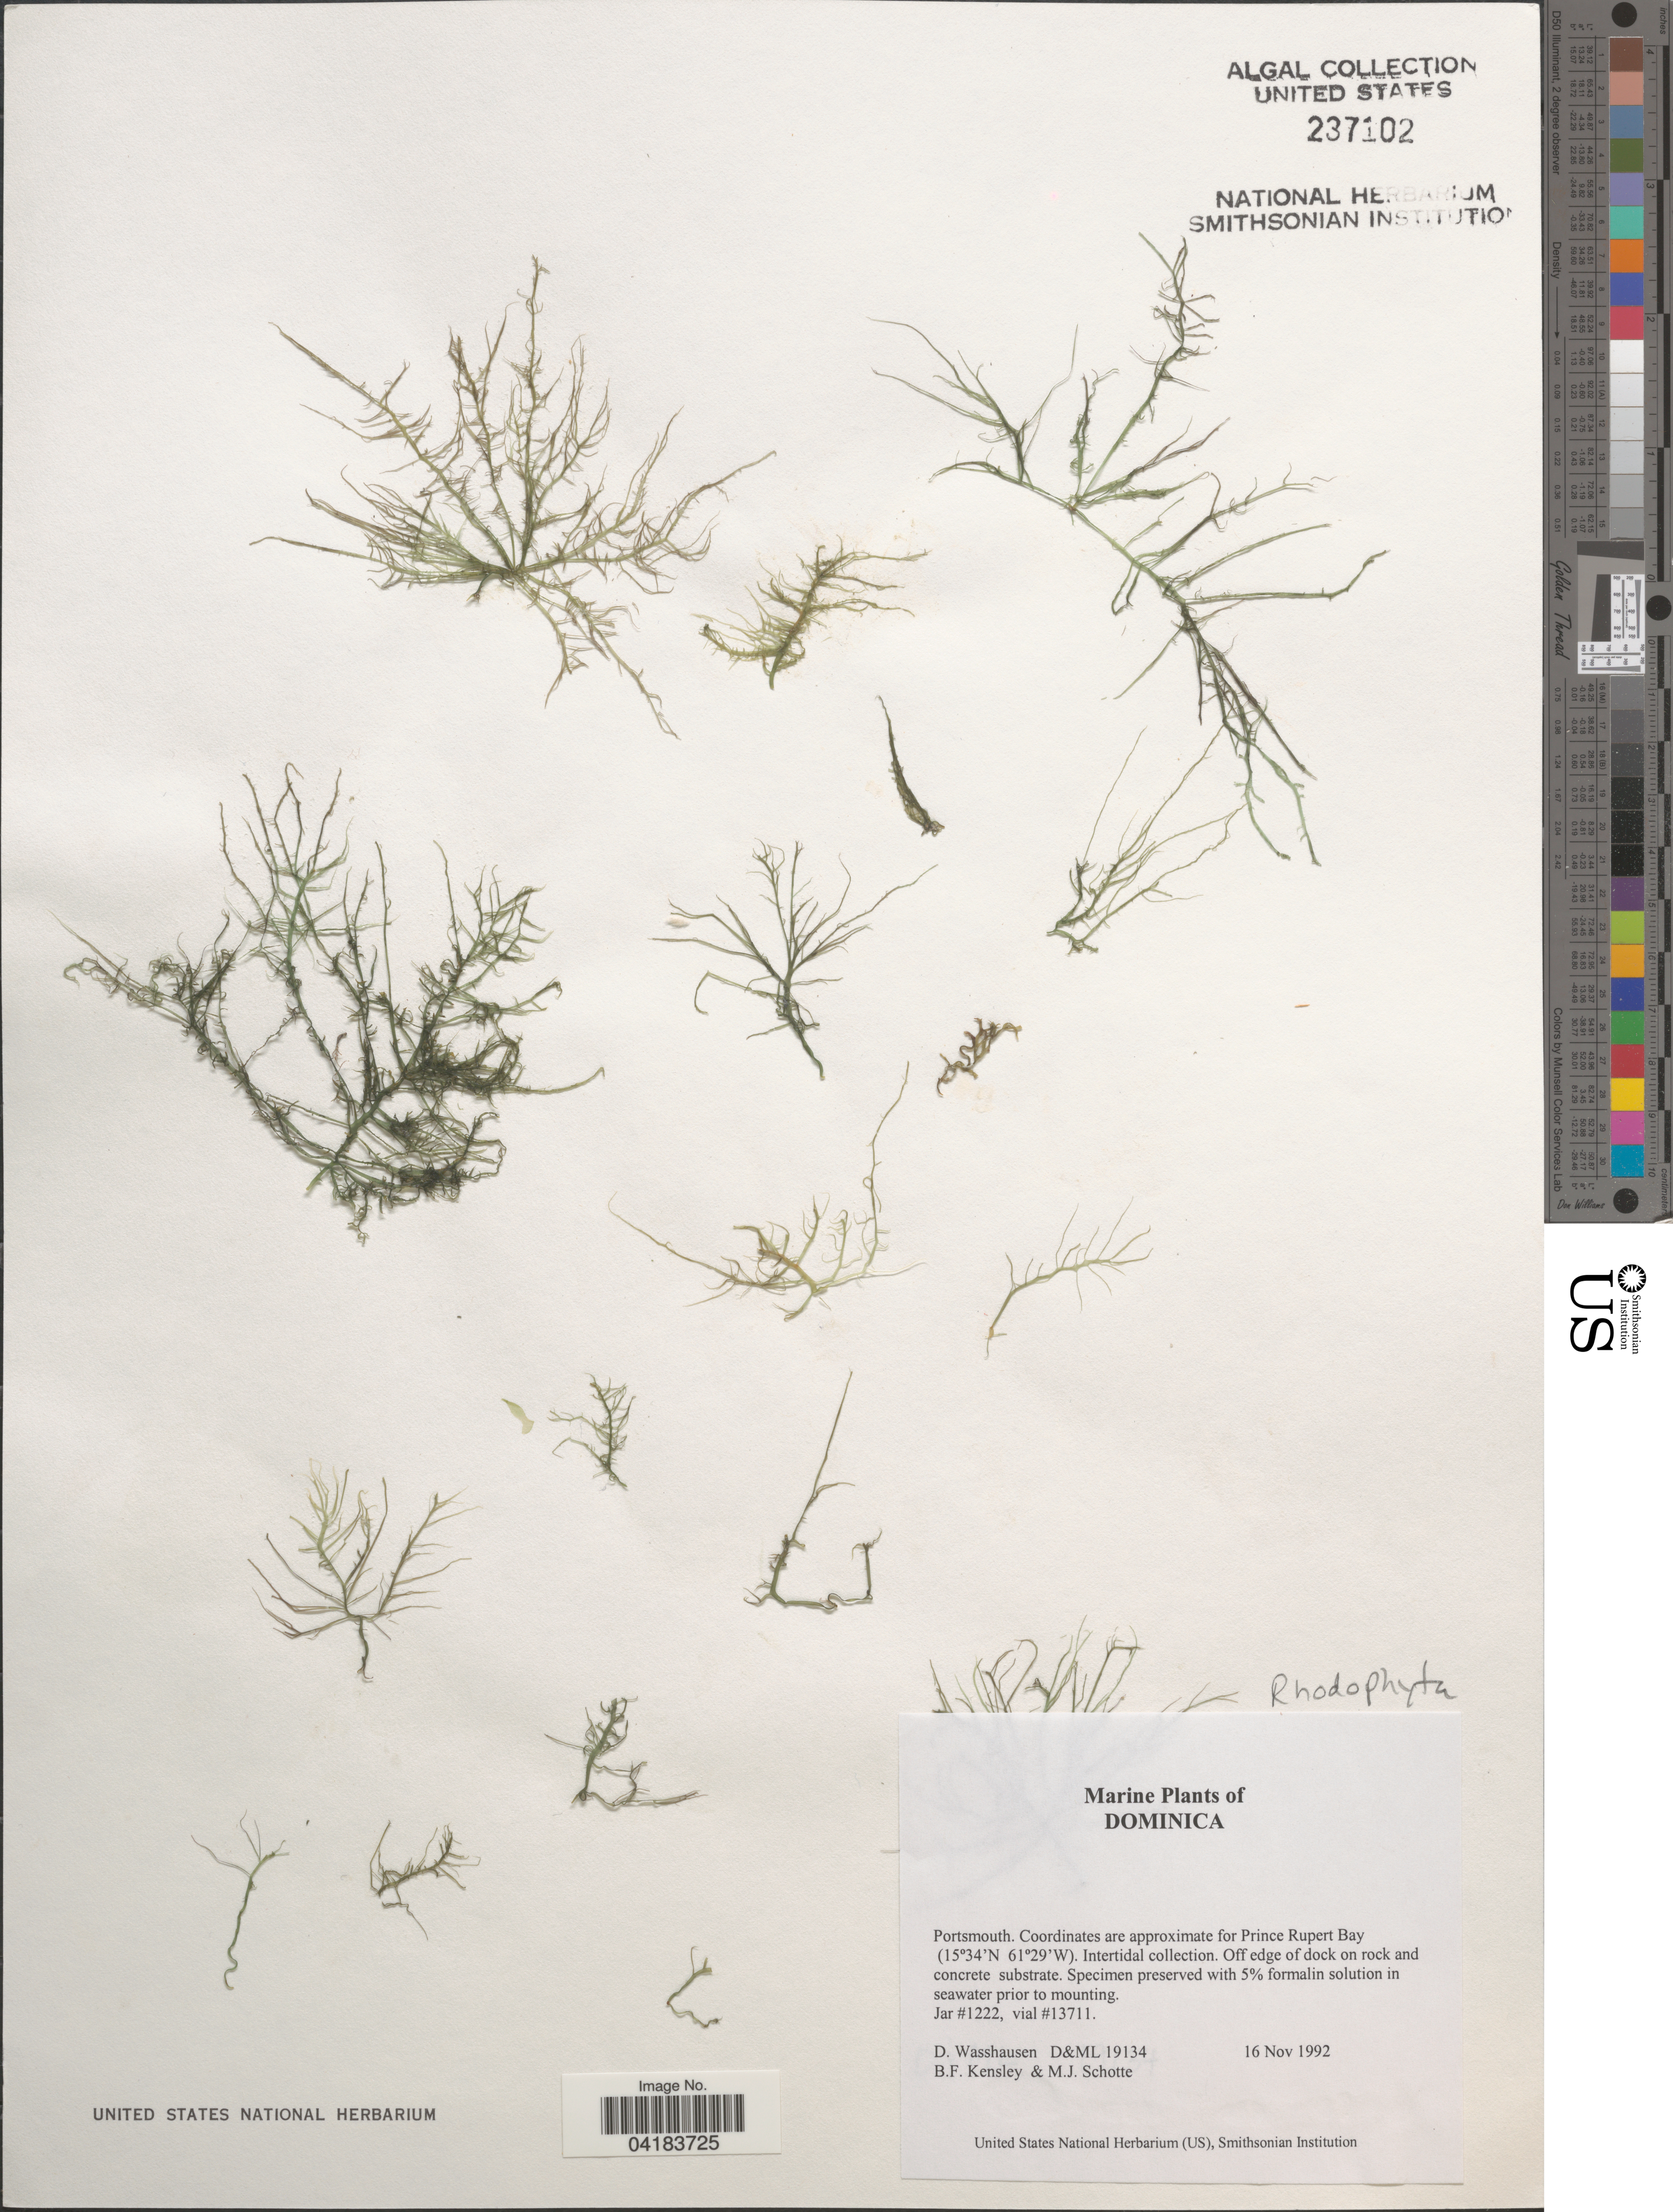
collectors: D. C. Wasshausen, B. Kensley & M. Schotte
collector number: D&ML19134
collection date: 1992-11-16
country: Dominica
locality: Portsmouth. Coordinates are approximate for Prince Rupert Bay.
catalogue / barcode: US 237102